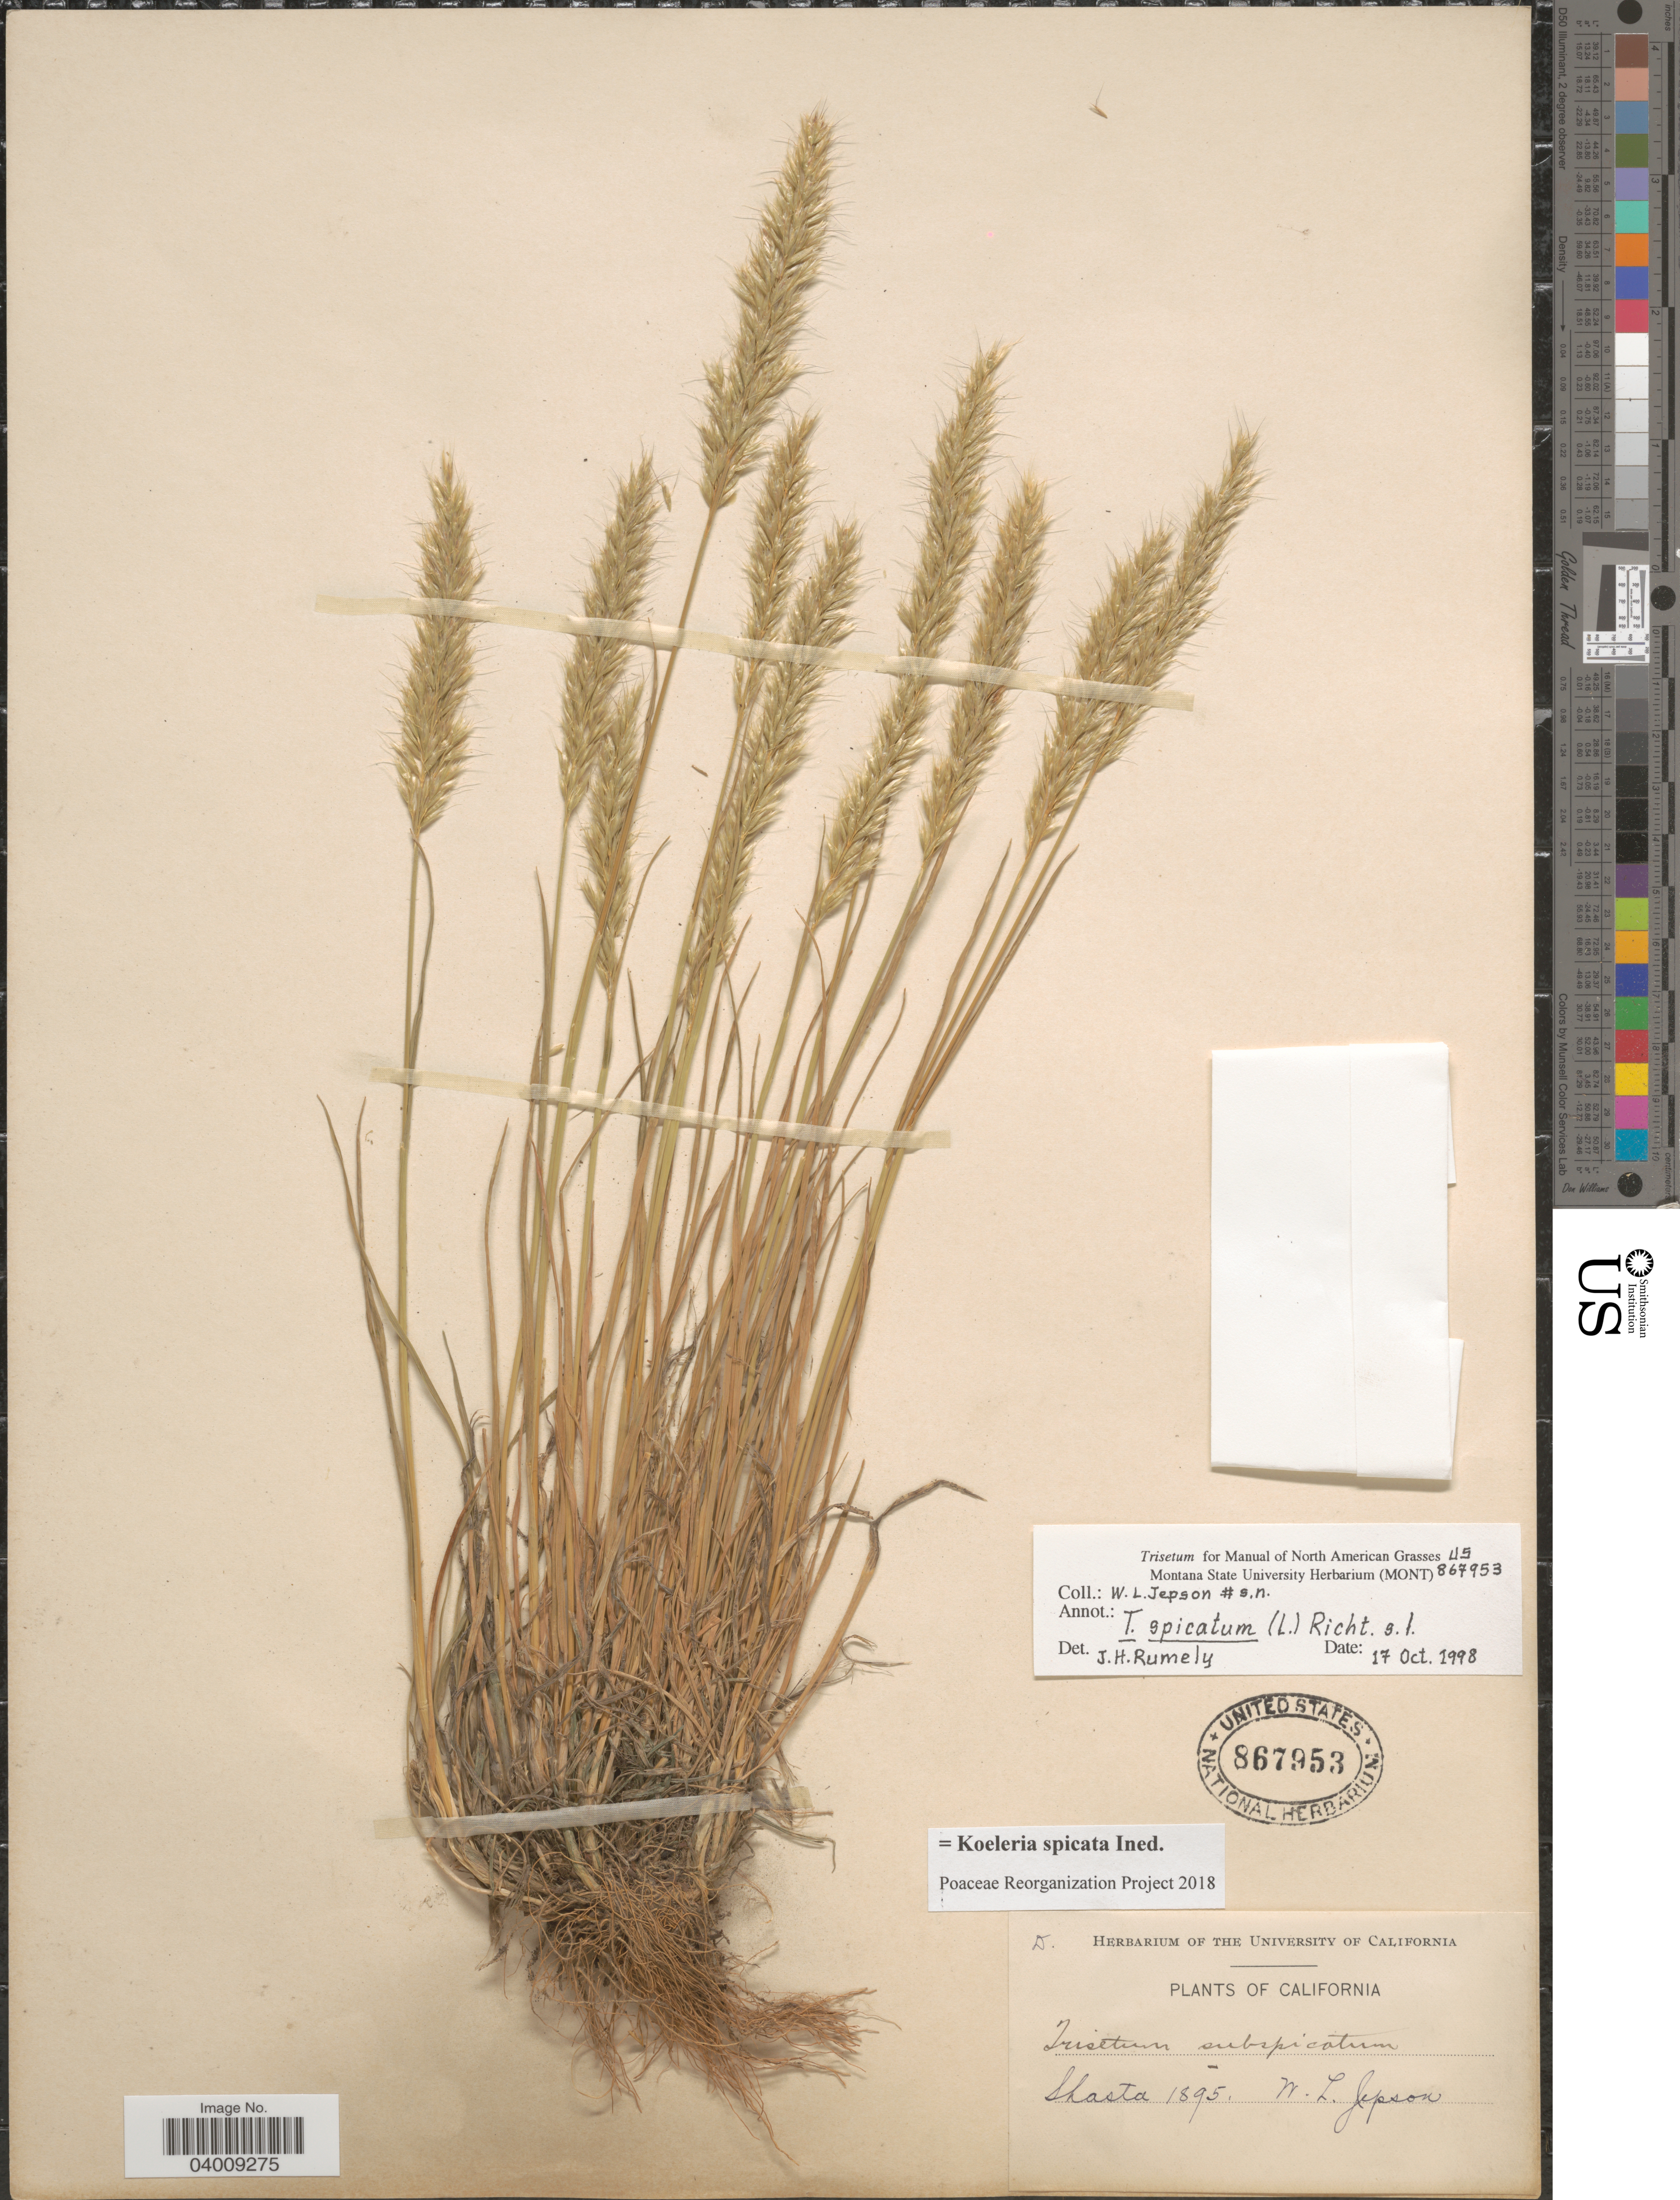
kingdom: Plantae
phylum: Tracheophyta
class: Liliopsida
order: Poales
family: Poaceae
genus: Koeleria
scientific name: Koeleria spicata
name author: (L.) Barberá et al.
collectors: W. L. Jepson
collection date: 1895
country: United States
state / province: California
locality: Shasta.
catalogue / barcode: US 867953